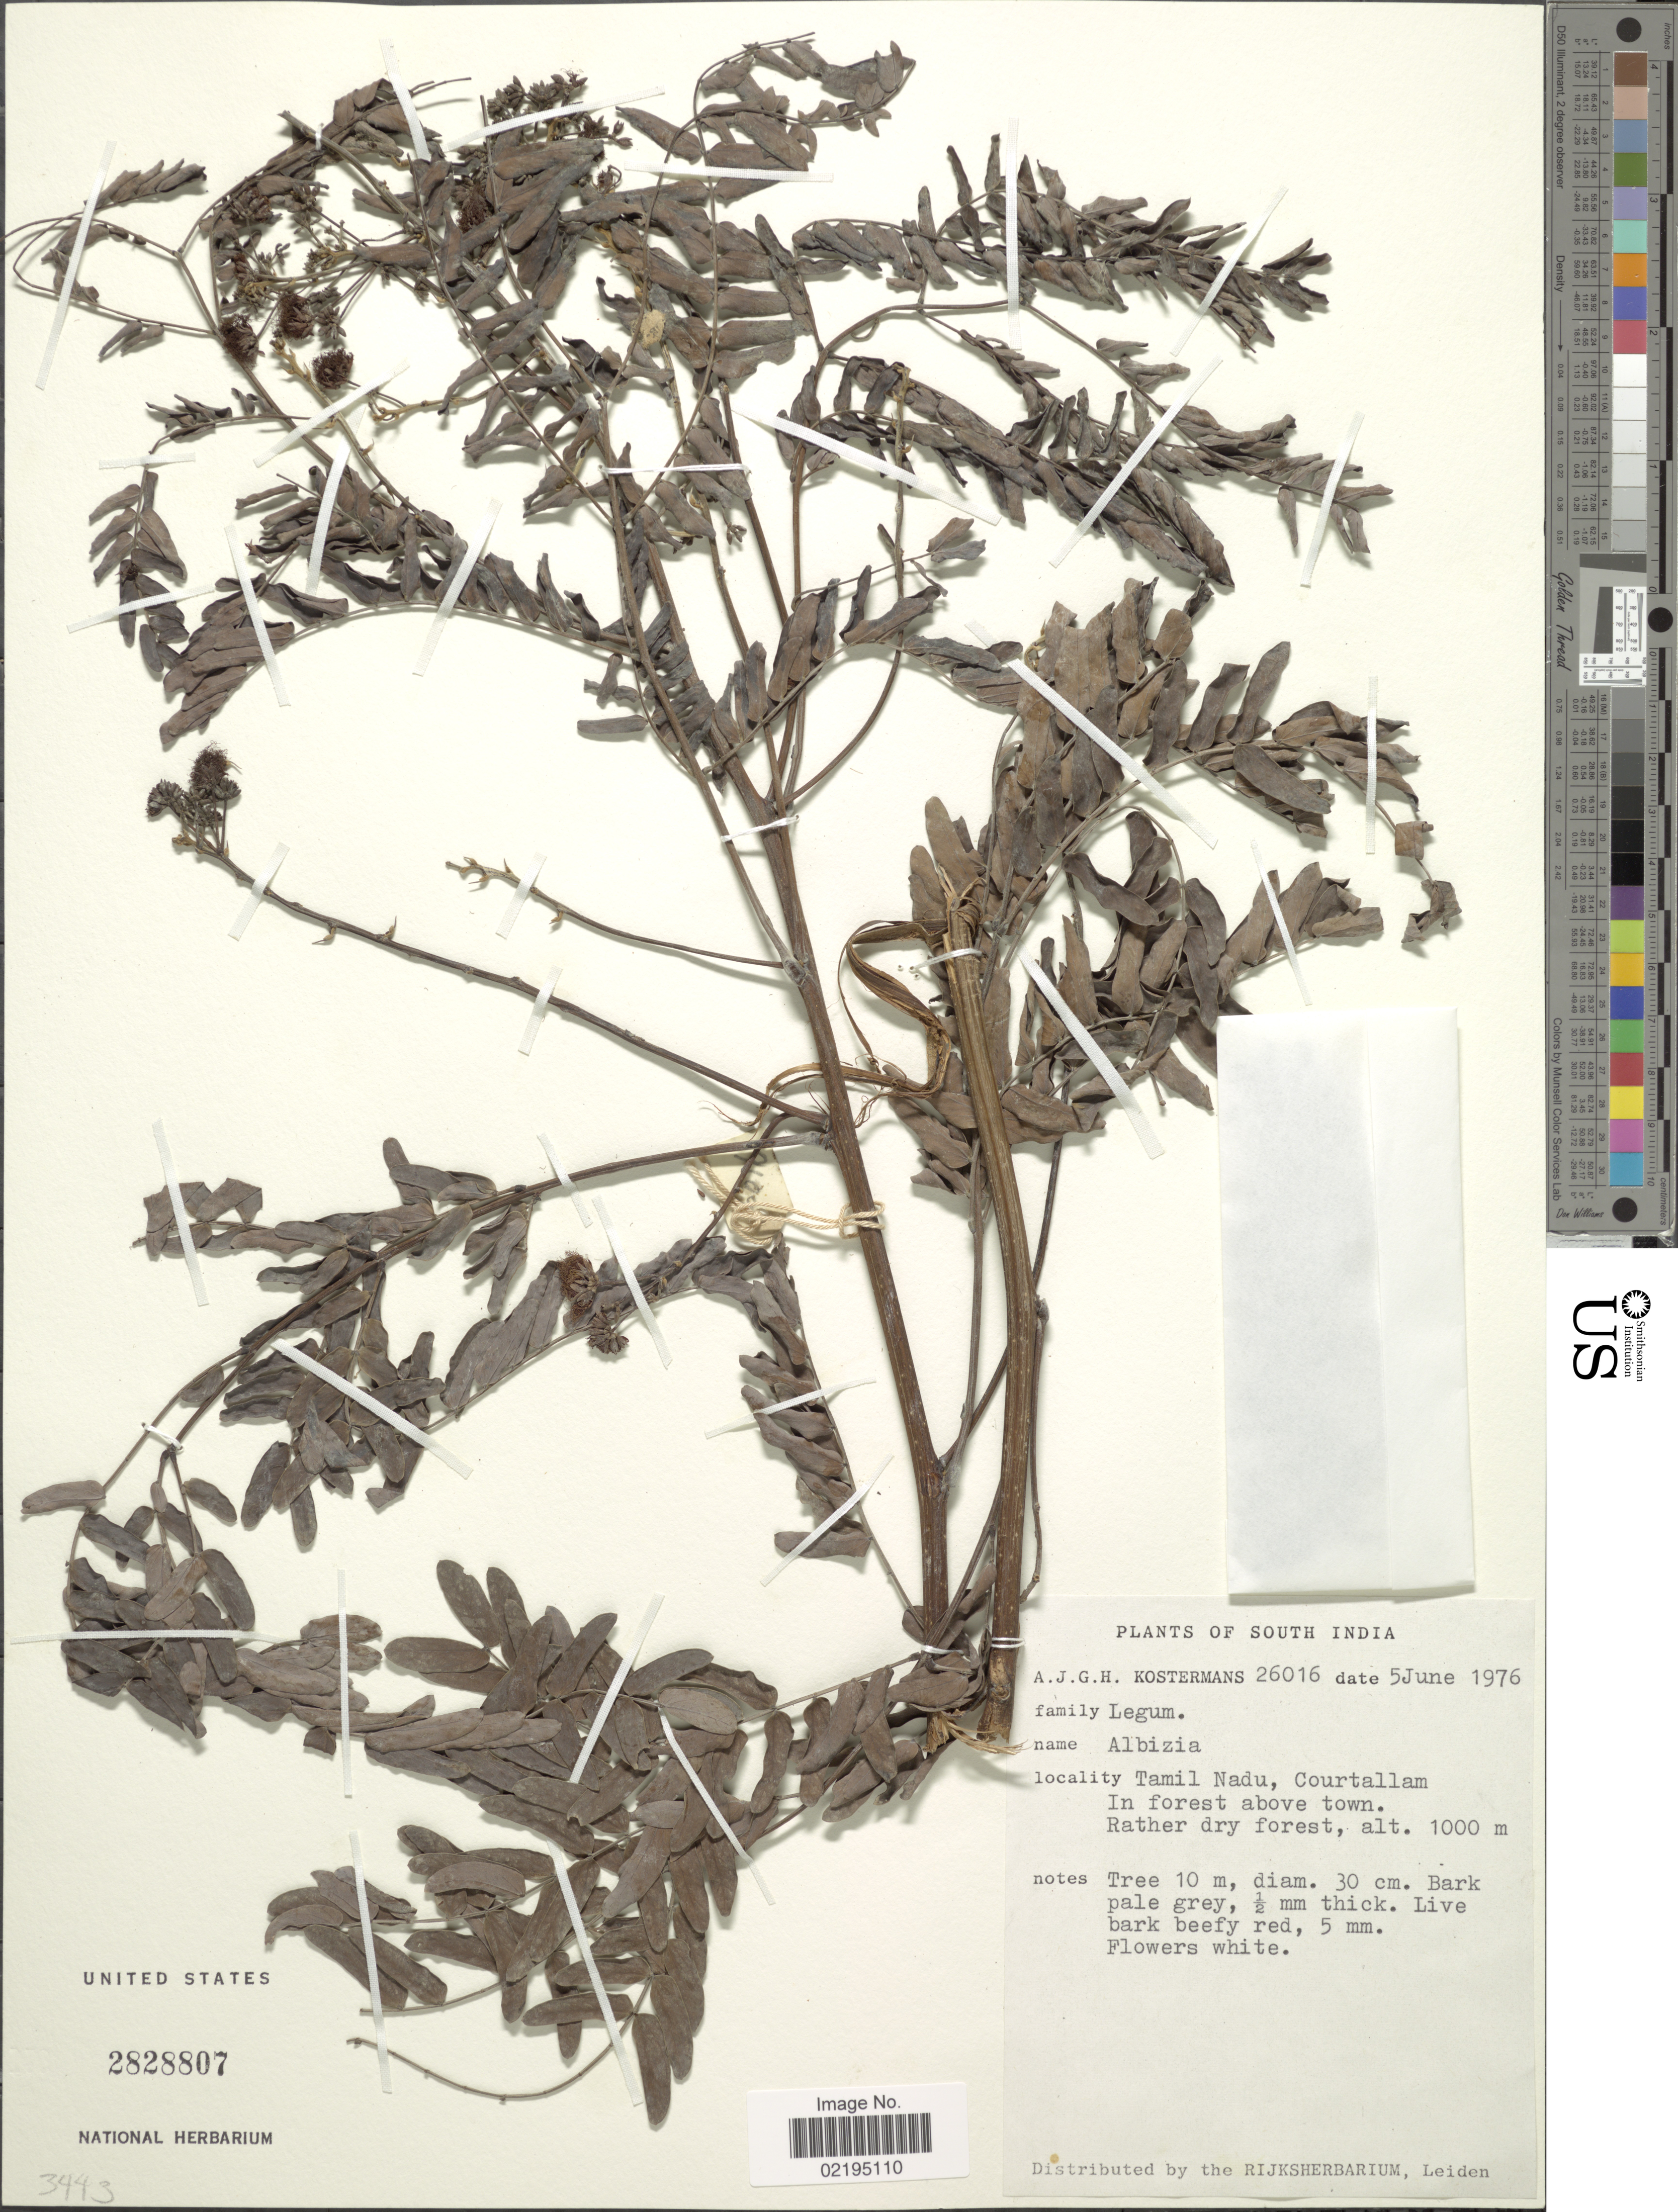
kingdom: Plantae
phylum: Tracheophyta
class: Magnoliopsida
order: Fabales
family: Fabaceae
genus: Albizia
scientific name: Albizia sp.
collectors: A. J. G. Kostermans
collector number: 26016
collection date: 1976-06-05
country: India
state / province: Tamil Nadu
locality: South India, Courtallam, in forest above town.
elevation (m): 1000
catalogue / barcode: US 2828807